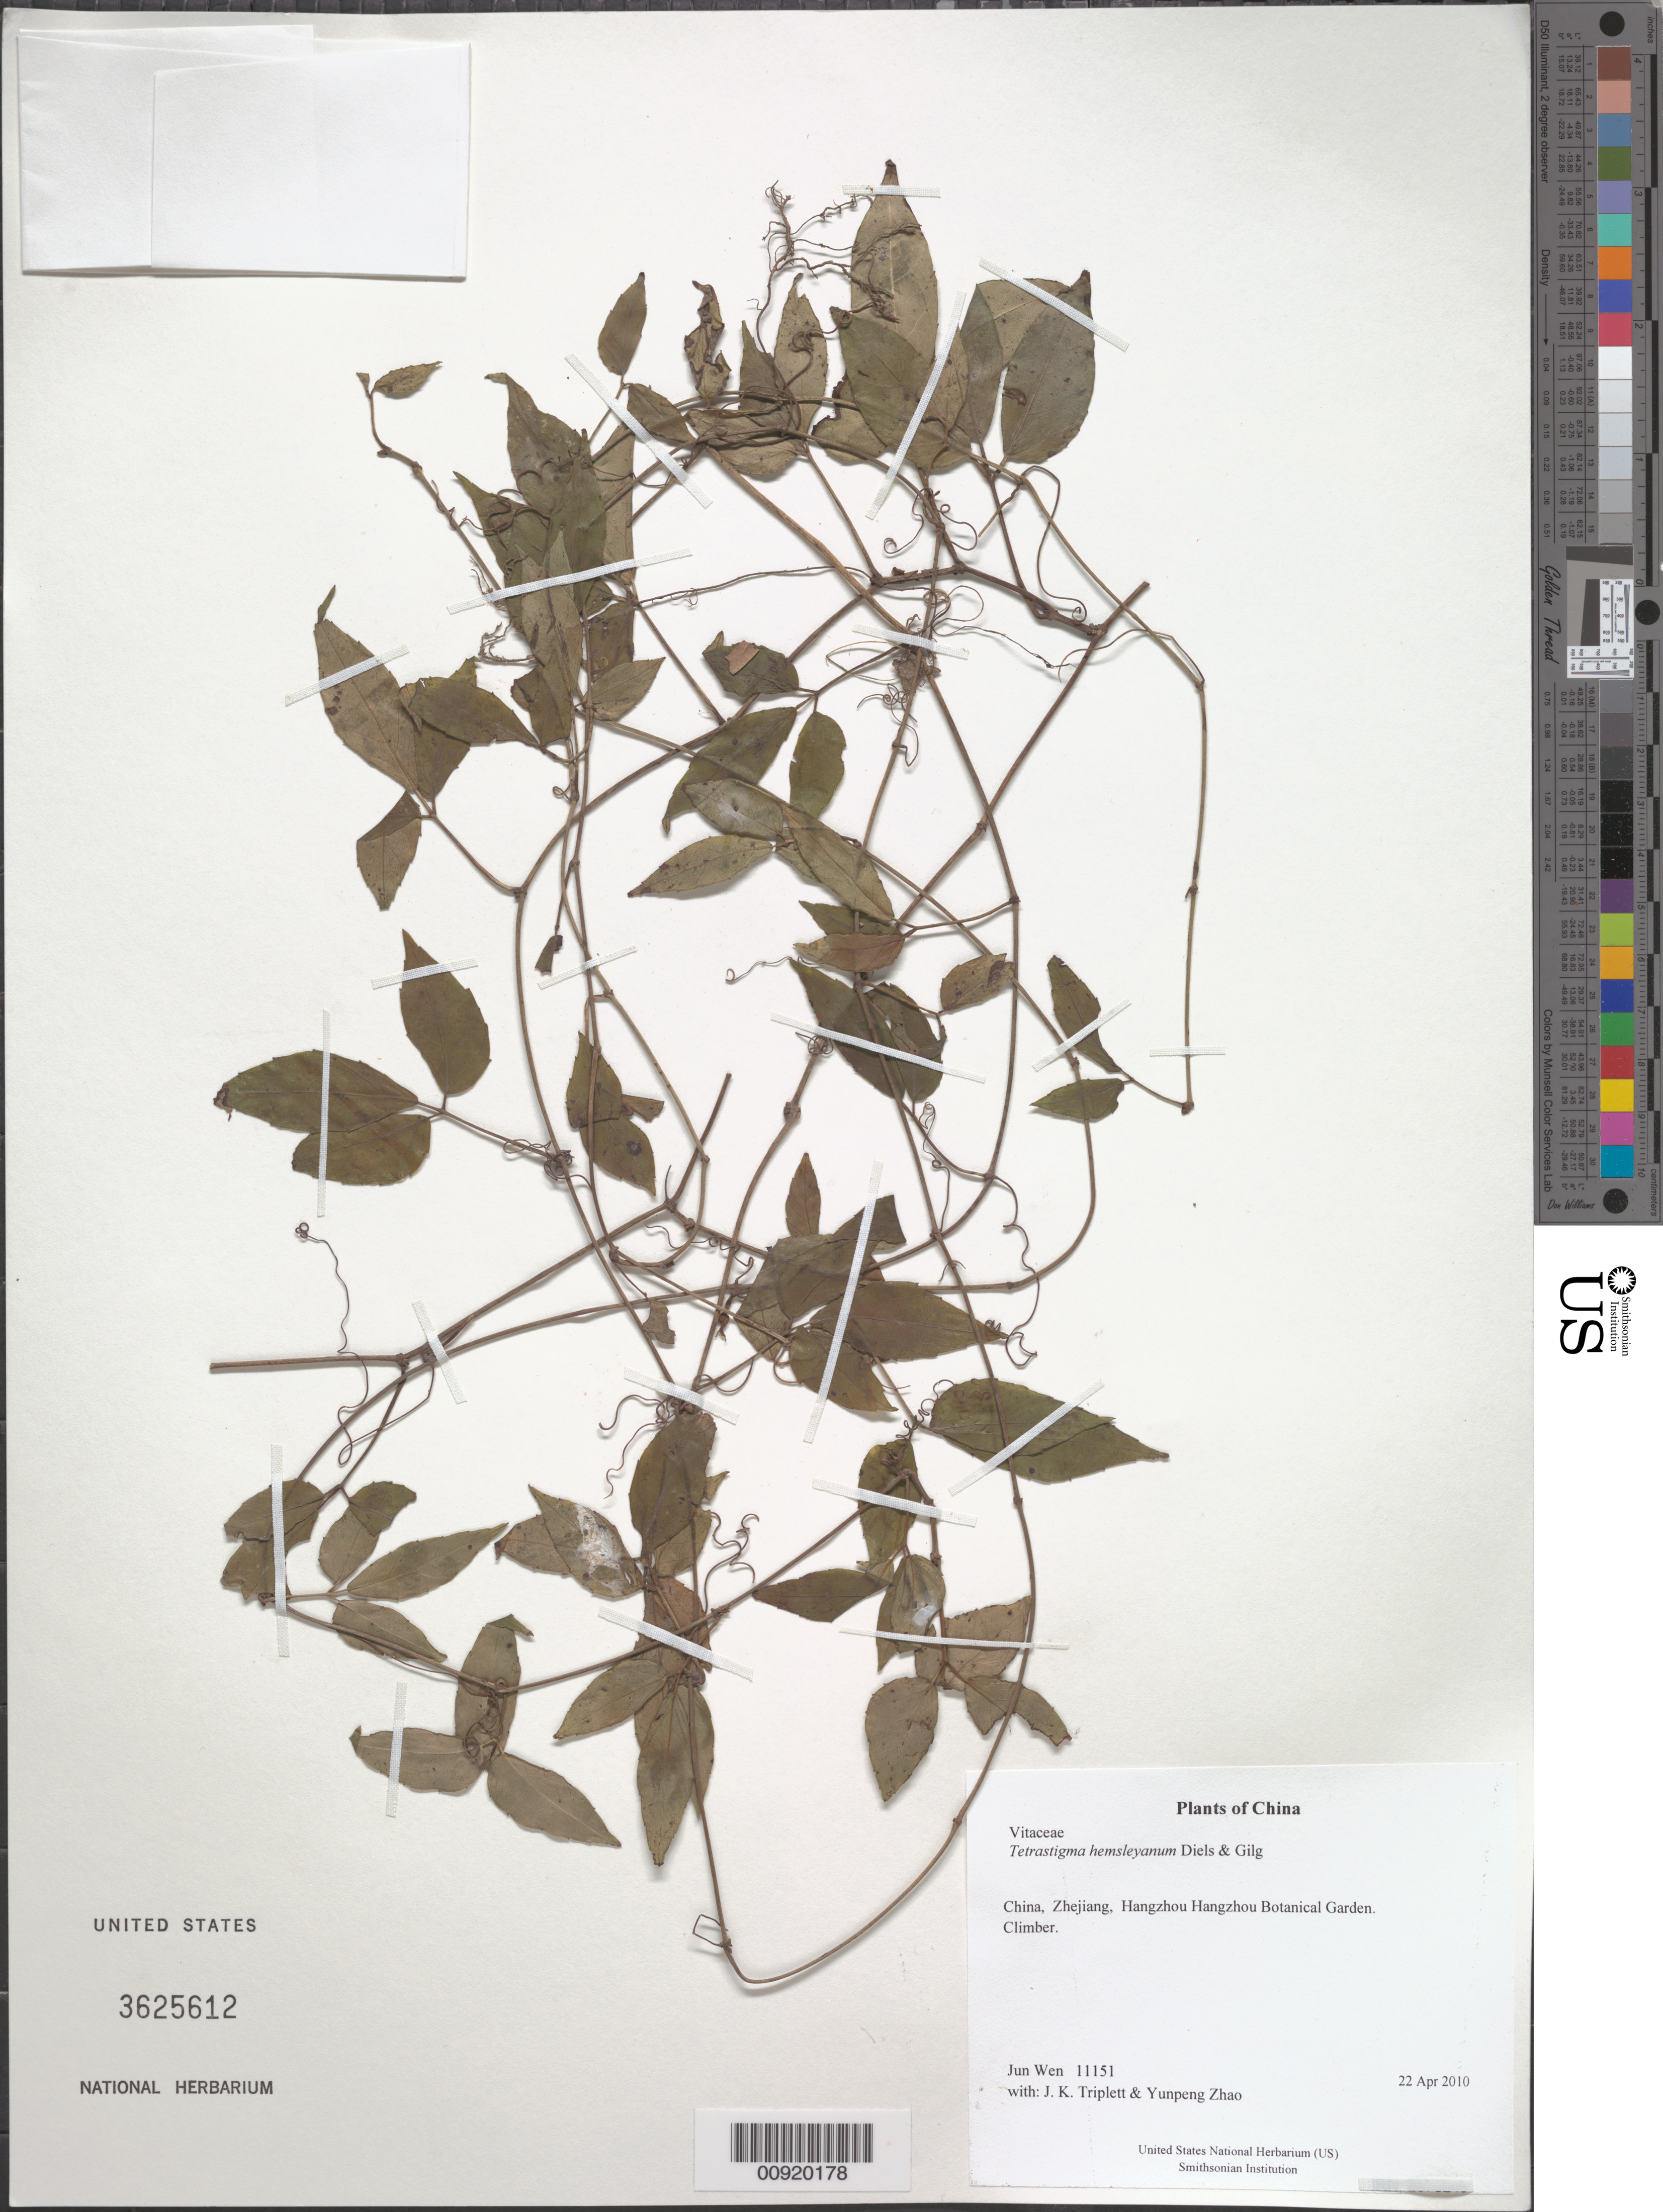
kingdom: Plantae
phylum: Tracheophyta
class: Magnoliopsida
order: Vitales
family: Vitaceae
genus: Tetrastigma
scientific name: Tetrastigma hemsleyanum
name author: Diels & Gilg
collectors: J. Wen, J. K. Triplett & Yunpeng Zhao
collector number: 11151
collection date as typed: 22 Apr 2010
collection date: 2010-04-22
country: China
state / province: Zhejiang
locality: Hangzhou Hangzhou Botanical Garden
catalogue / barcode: US 3625612